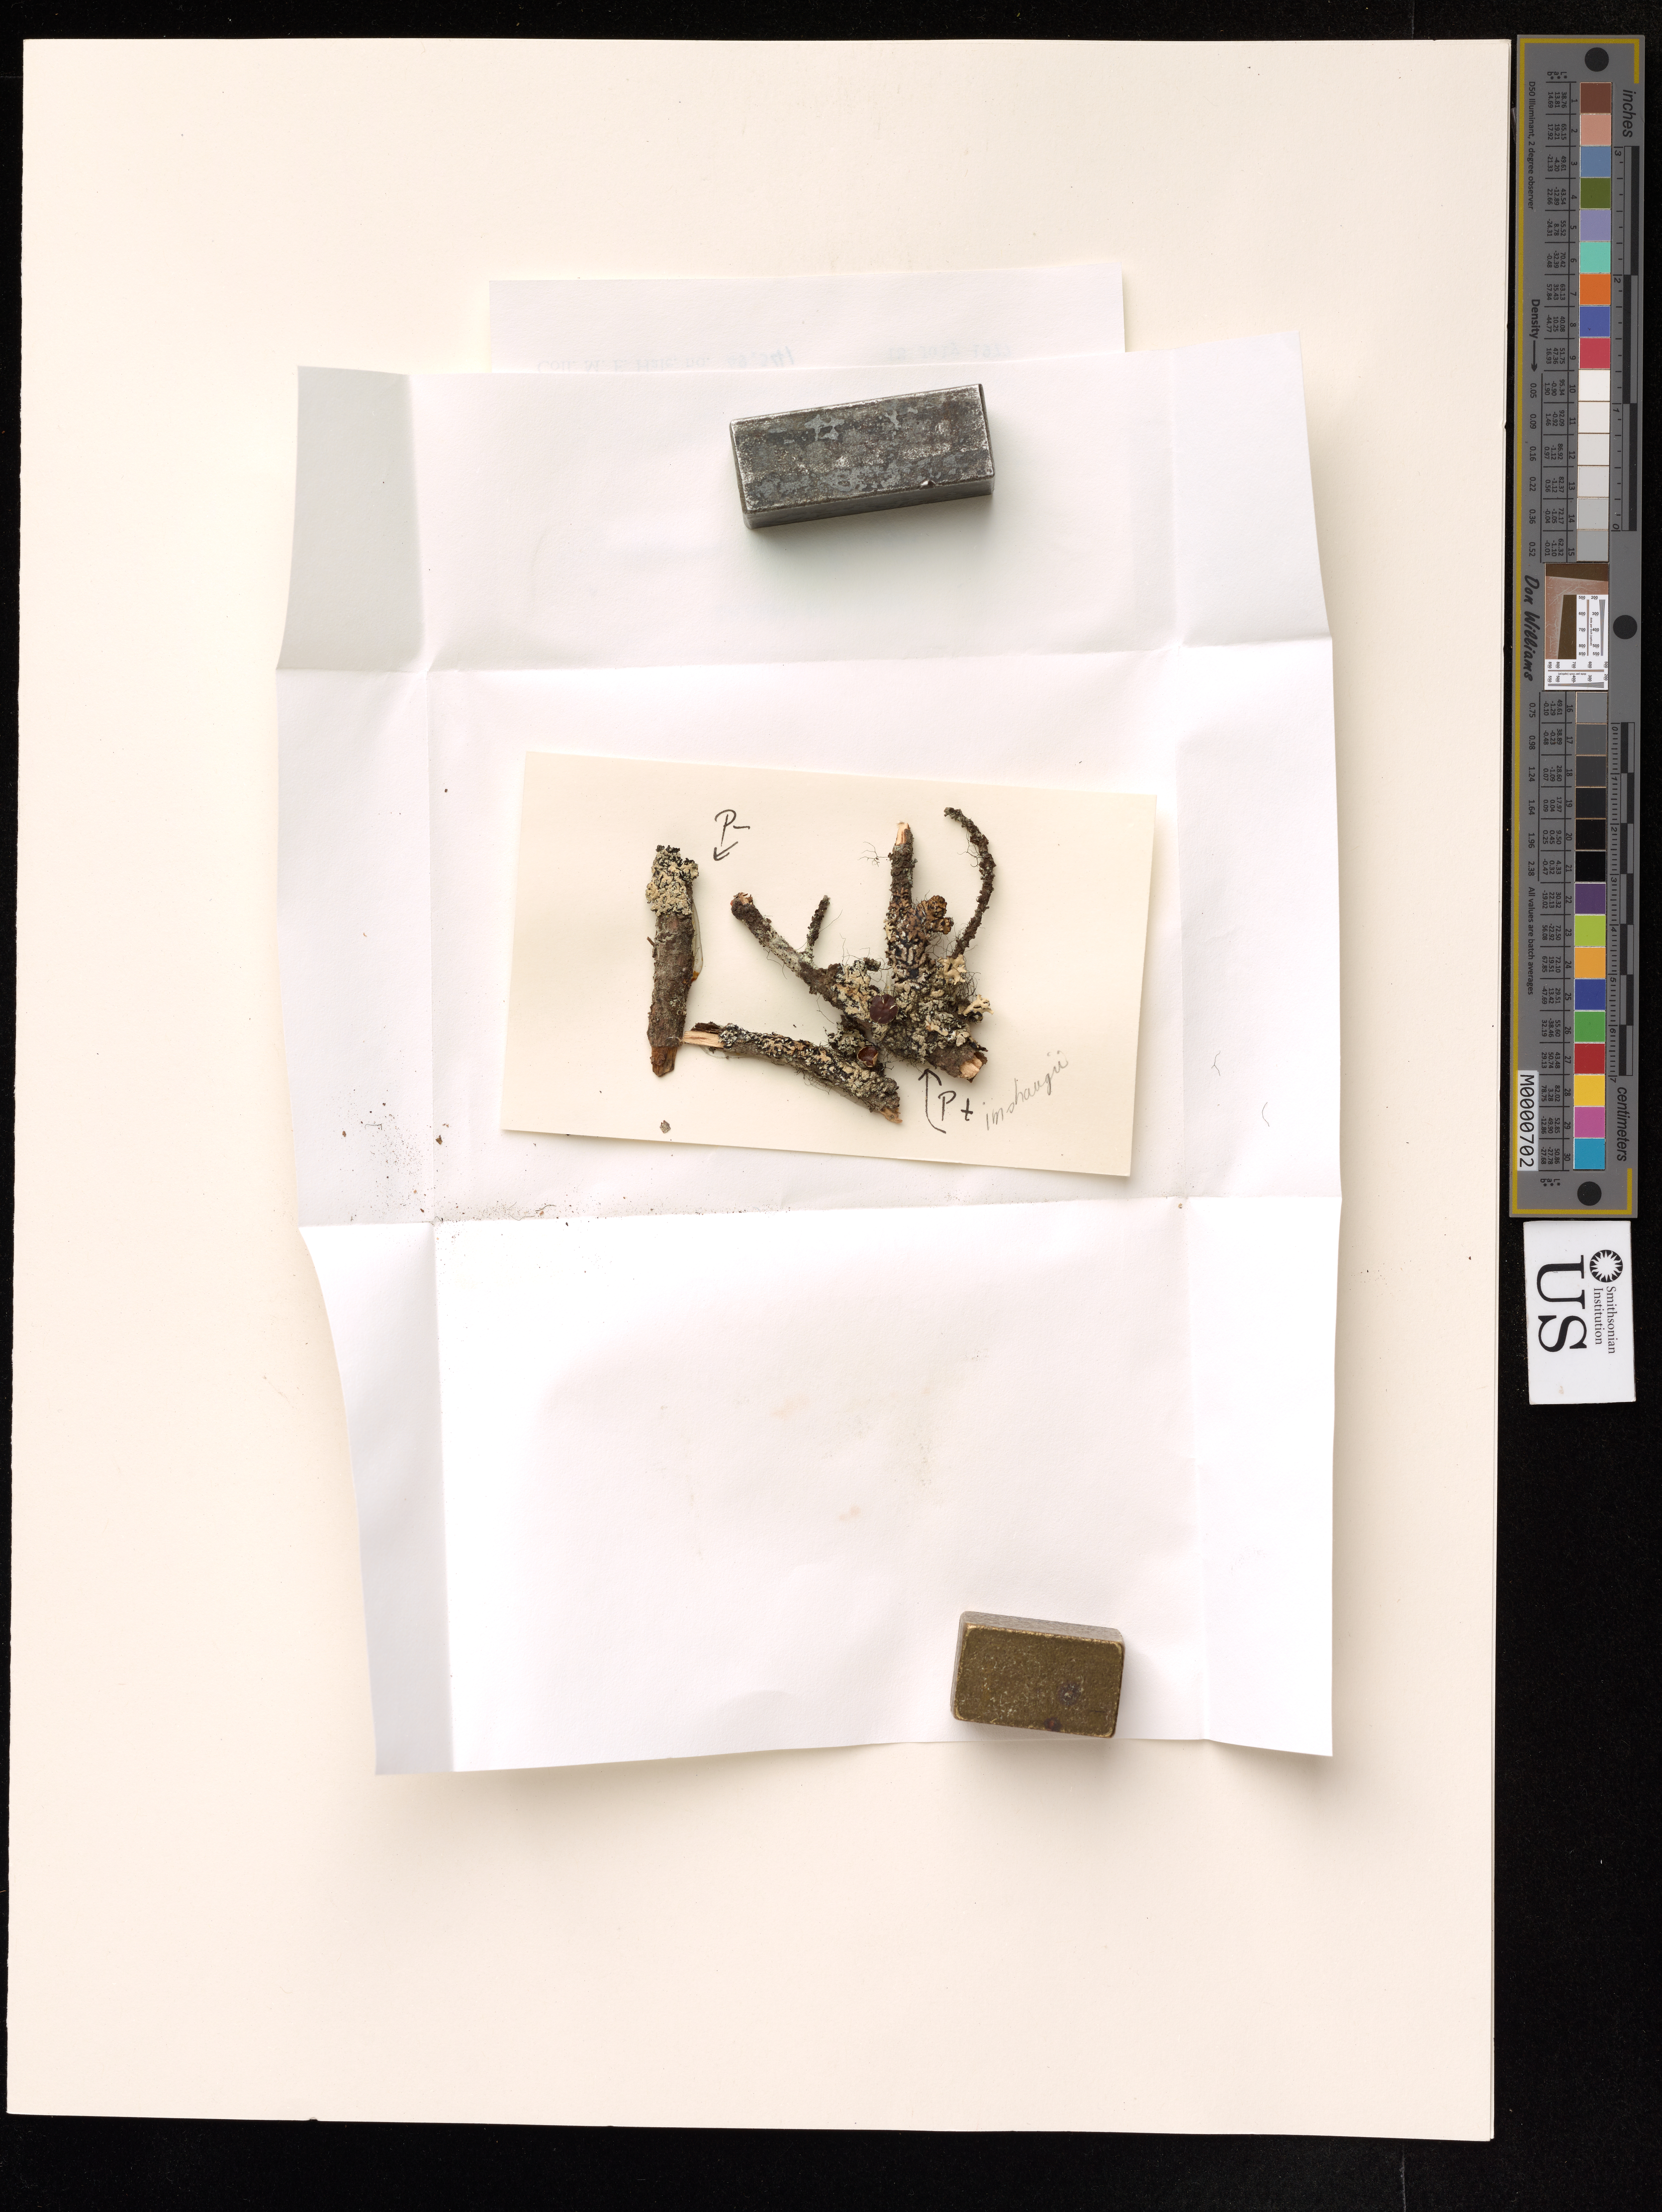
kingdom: Fungi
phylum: Ascomycota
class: Lecanoromycetes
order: Lecanorales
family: Parmeliaceae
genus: Hypogymnia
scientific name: Hypogymnia imshaugii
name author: Krog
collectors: M. Hale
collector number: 49541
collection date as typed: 18 Jul 1977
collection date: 1977-07-18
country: Canada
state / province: Alberta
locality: Banff nat. park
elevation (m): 0